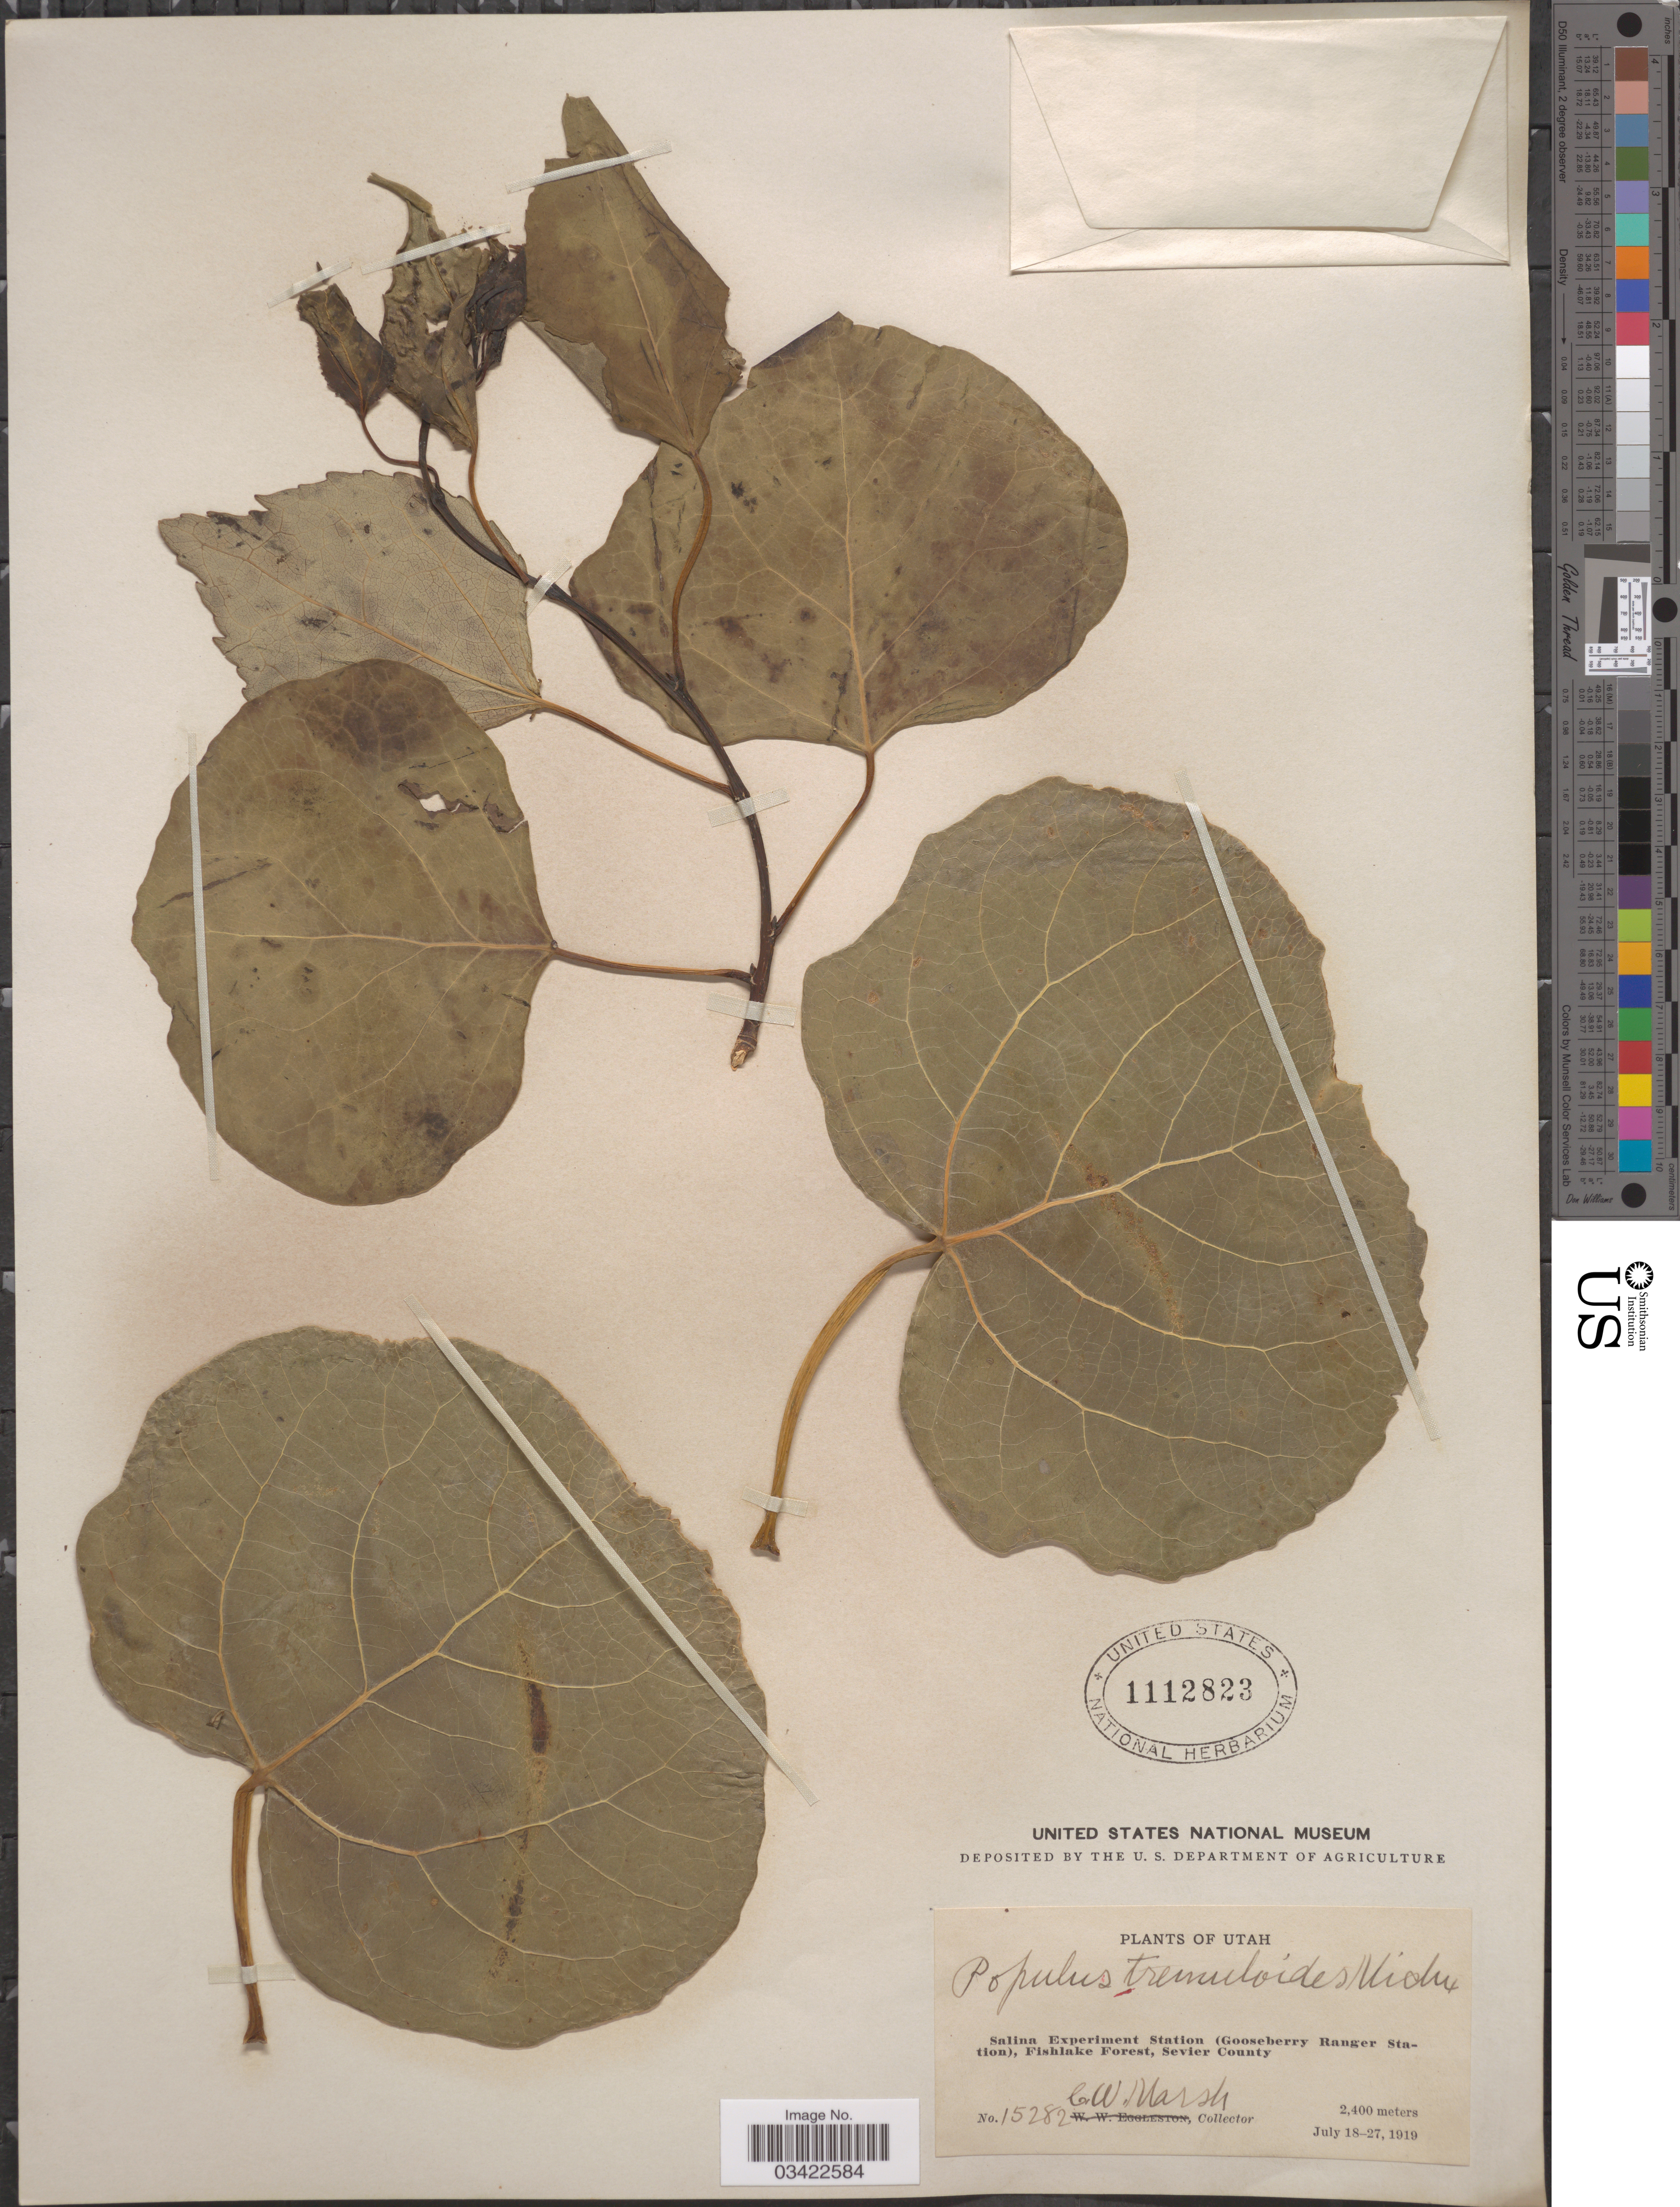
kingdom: Plantae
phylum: Tracheophyta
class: Magnoliopsida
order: Malpighiales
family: Salicaceae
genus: Populus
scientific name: Populus tremuloides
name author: Michx.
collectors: G. W. Marsh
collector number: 15282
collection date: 1919-07-18/1919-07-27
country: United States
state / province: Utah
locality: Salina Experiment Station (Gooseberry Ranger Station), Fishlake Forest, Sevier County.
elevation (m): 2400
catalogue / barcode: US 1112823